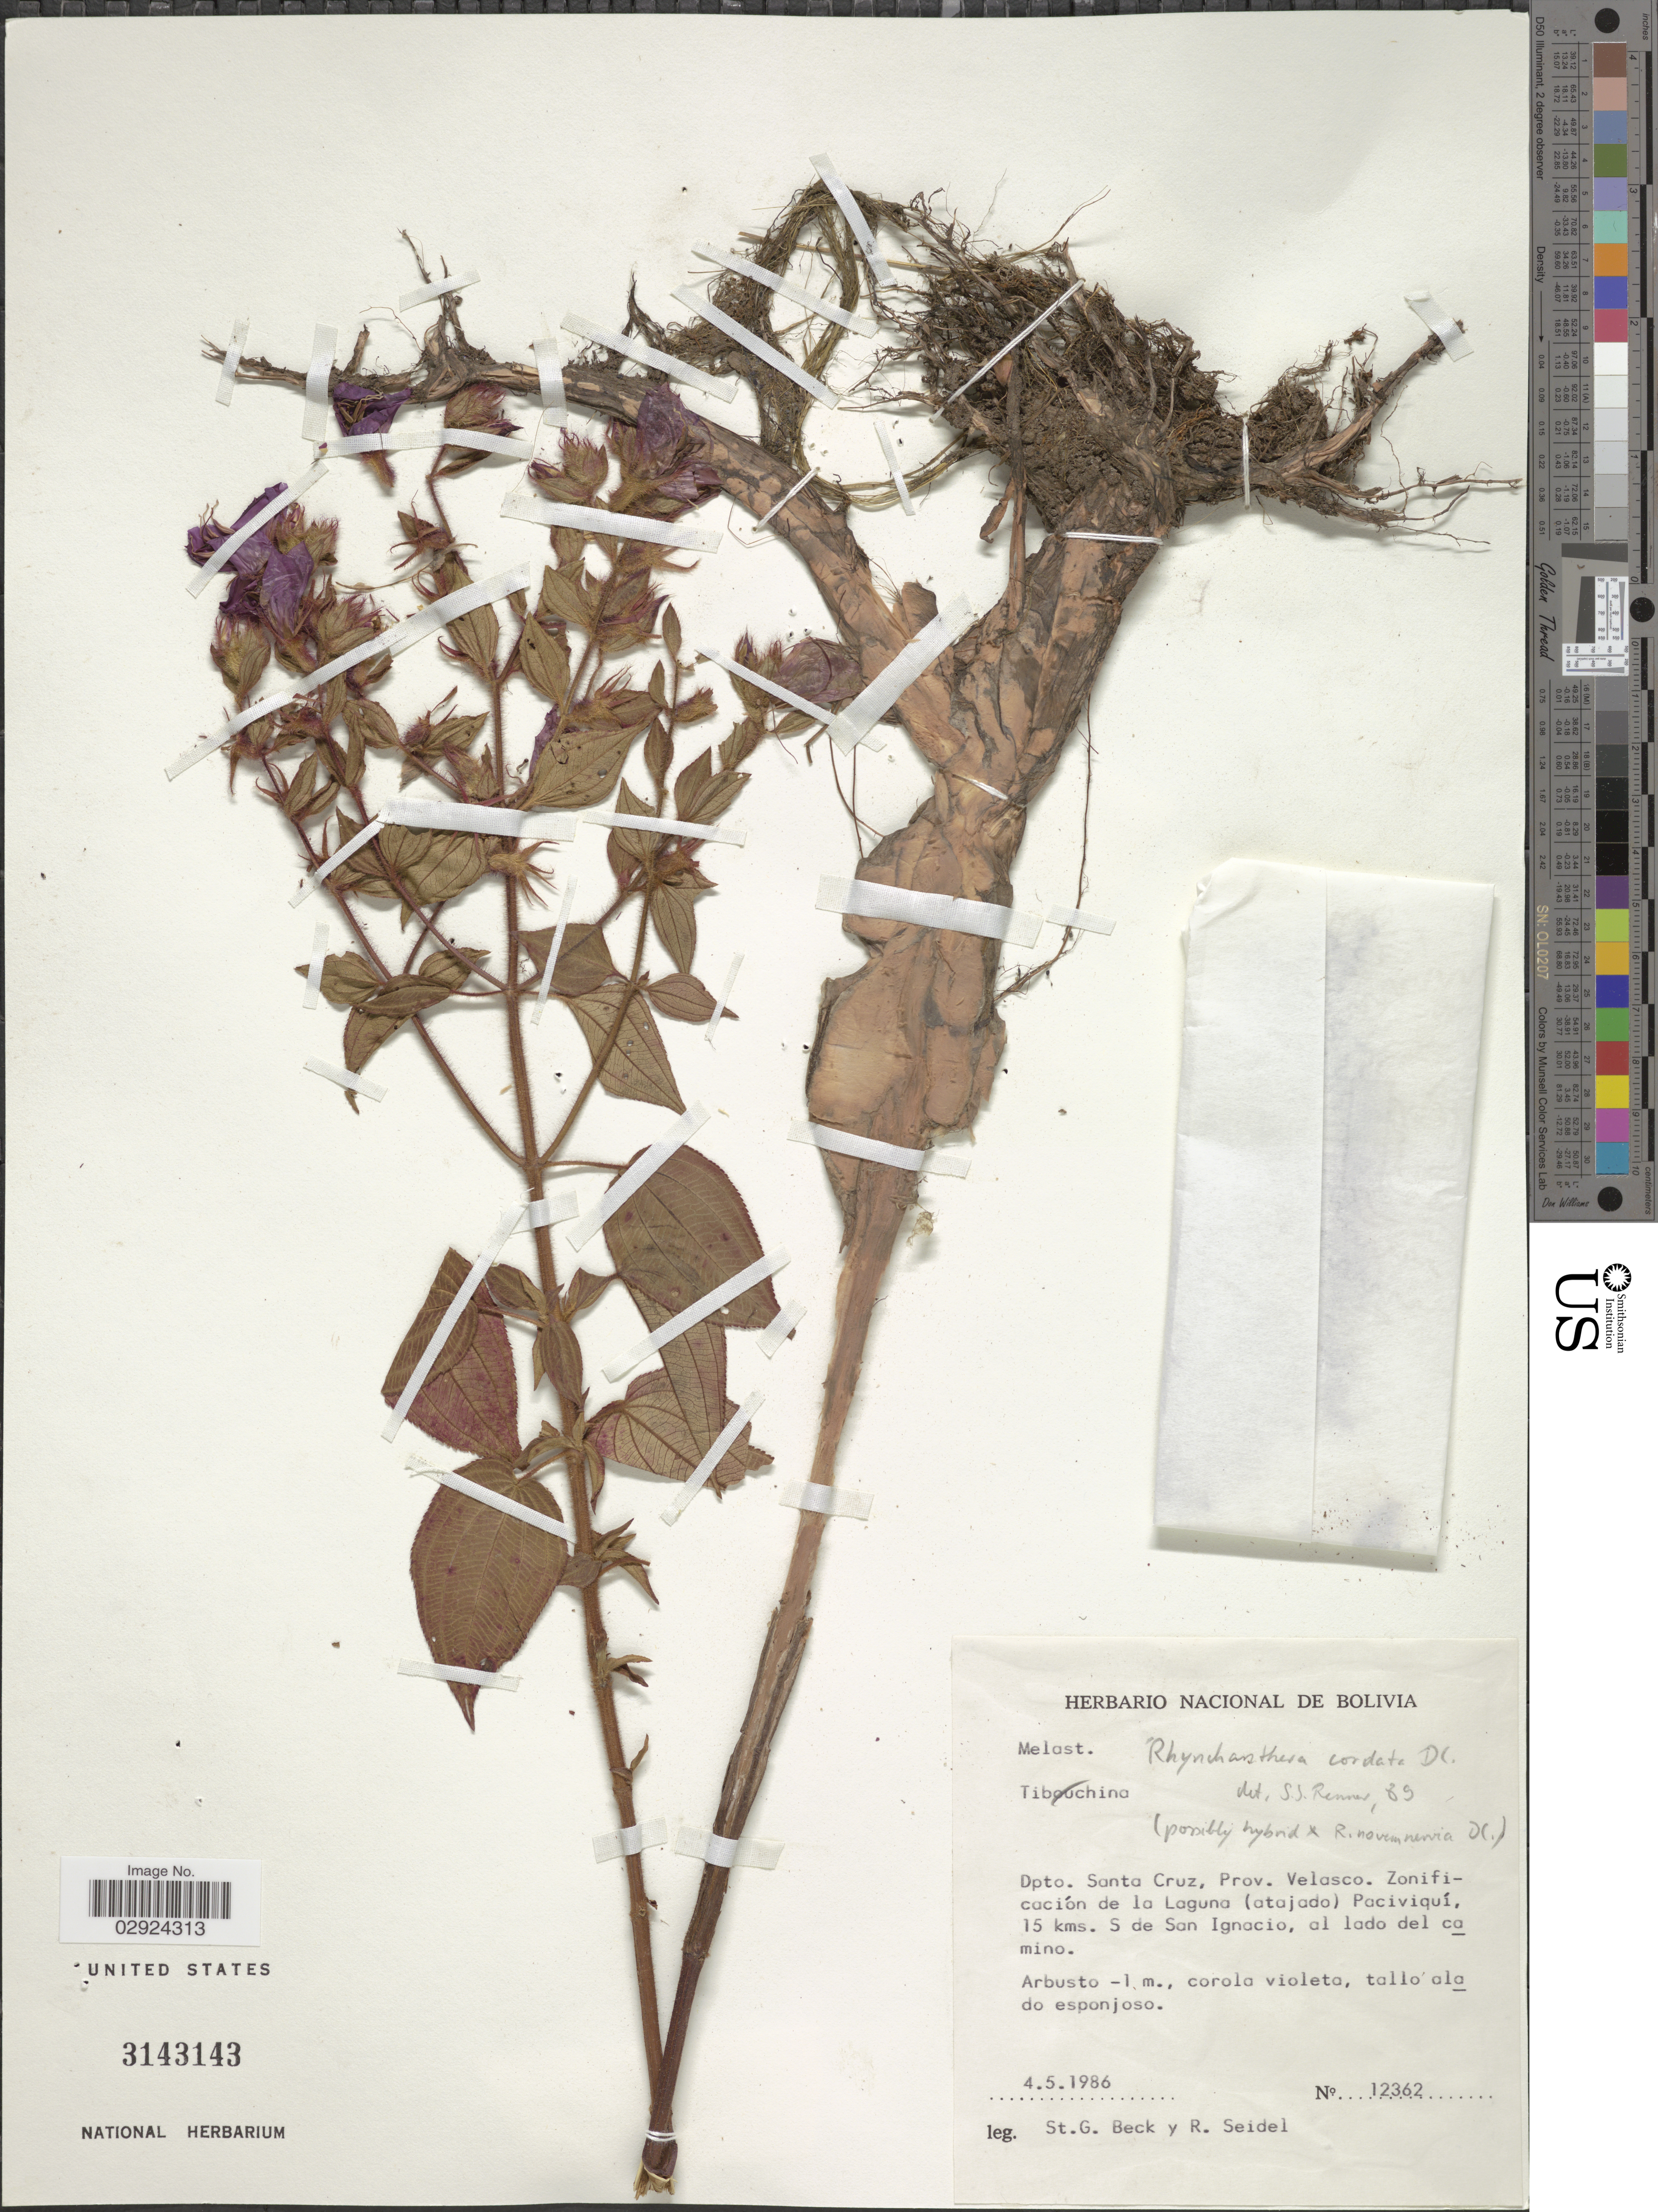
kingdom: Plantae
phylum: Tracheophyta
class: Magnoliopsida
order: Myrtales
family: Melastomataceae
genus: Rhynchanthera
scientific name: Rhynchanthera cordata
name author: DC.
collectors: S. G. Beck & R. Seidel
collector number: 12362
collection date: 1986-05-04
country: Bolivia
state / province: Santa Cruz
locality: Dpto. Santa Cruz, Prov. Velasco, Zonificación de la Laguna (atajado) Paciviquí, 15 kms. S de San Ignacio, al lado del camino.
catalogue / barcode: US 3143143